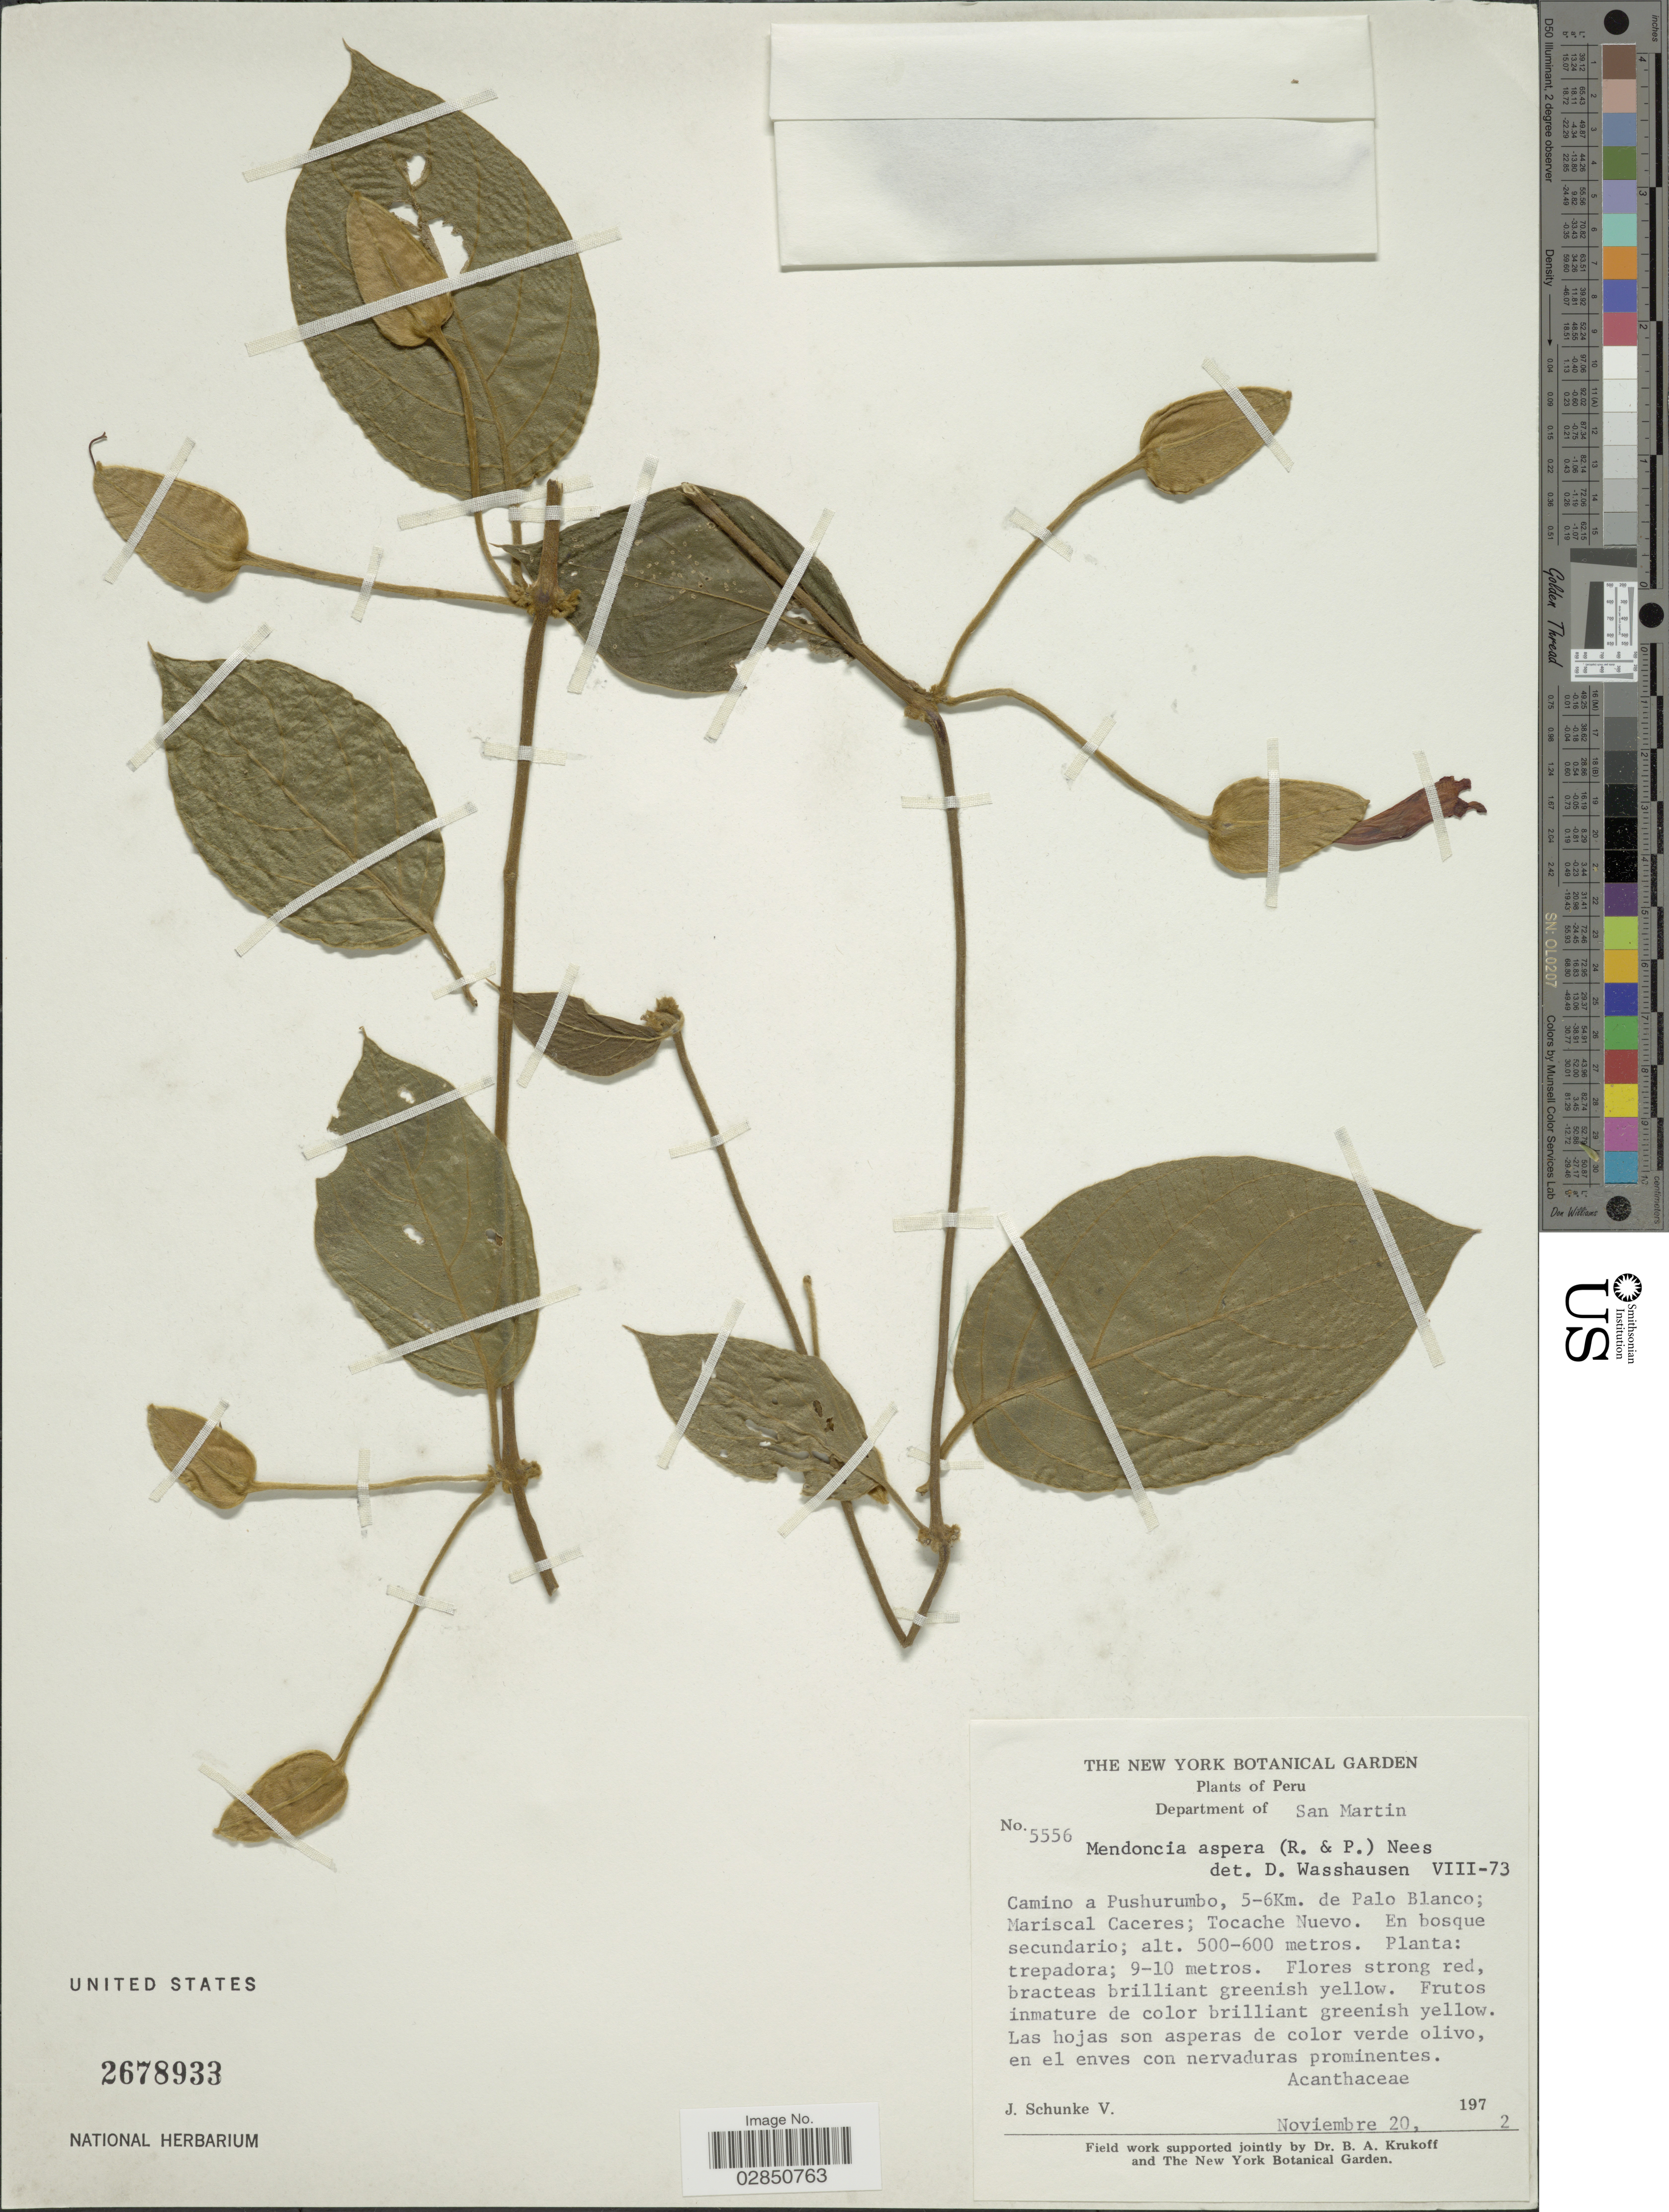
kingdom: Plantae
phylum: Tracheophyta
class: Magnoliopsida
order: Lamiales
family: Acanthaceae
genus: Mendoncia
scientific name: Mendoncia aspera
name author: (Ruiz & Pav.) Nees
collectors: J. Schunke Vigo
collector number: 5556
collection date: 1972-11-20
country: Peru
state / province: San Martín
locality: Department of San Martin. Camino a Pushurumbo, 5-6Km. de Palo Blanco; Mariscal Caceres; Tocache Nuevo.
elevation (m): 500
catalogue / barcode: US 2678933